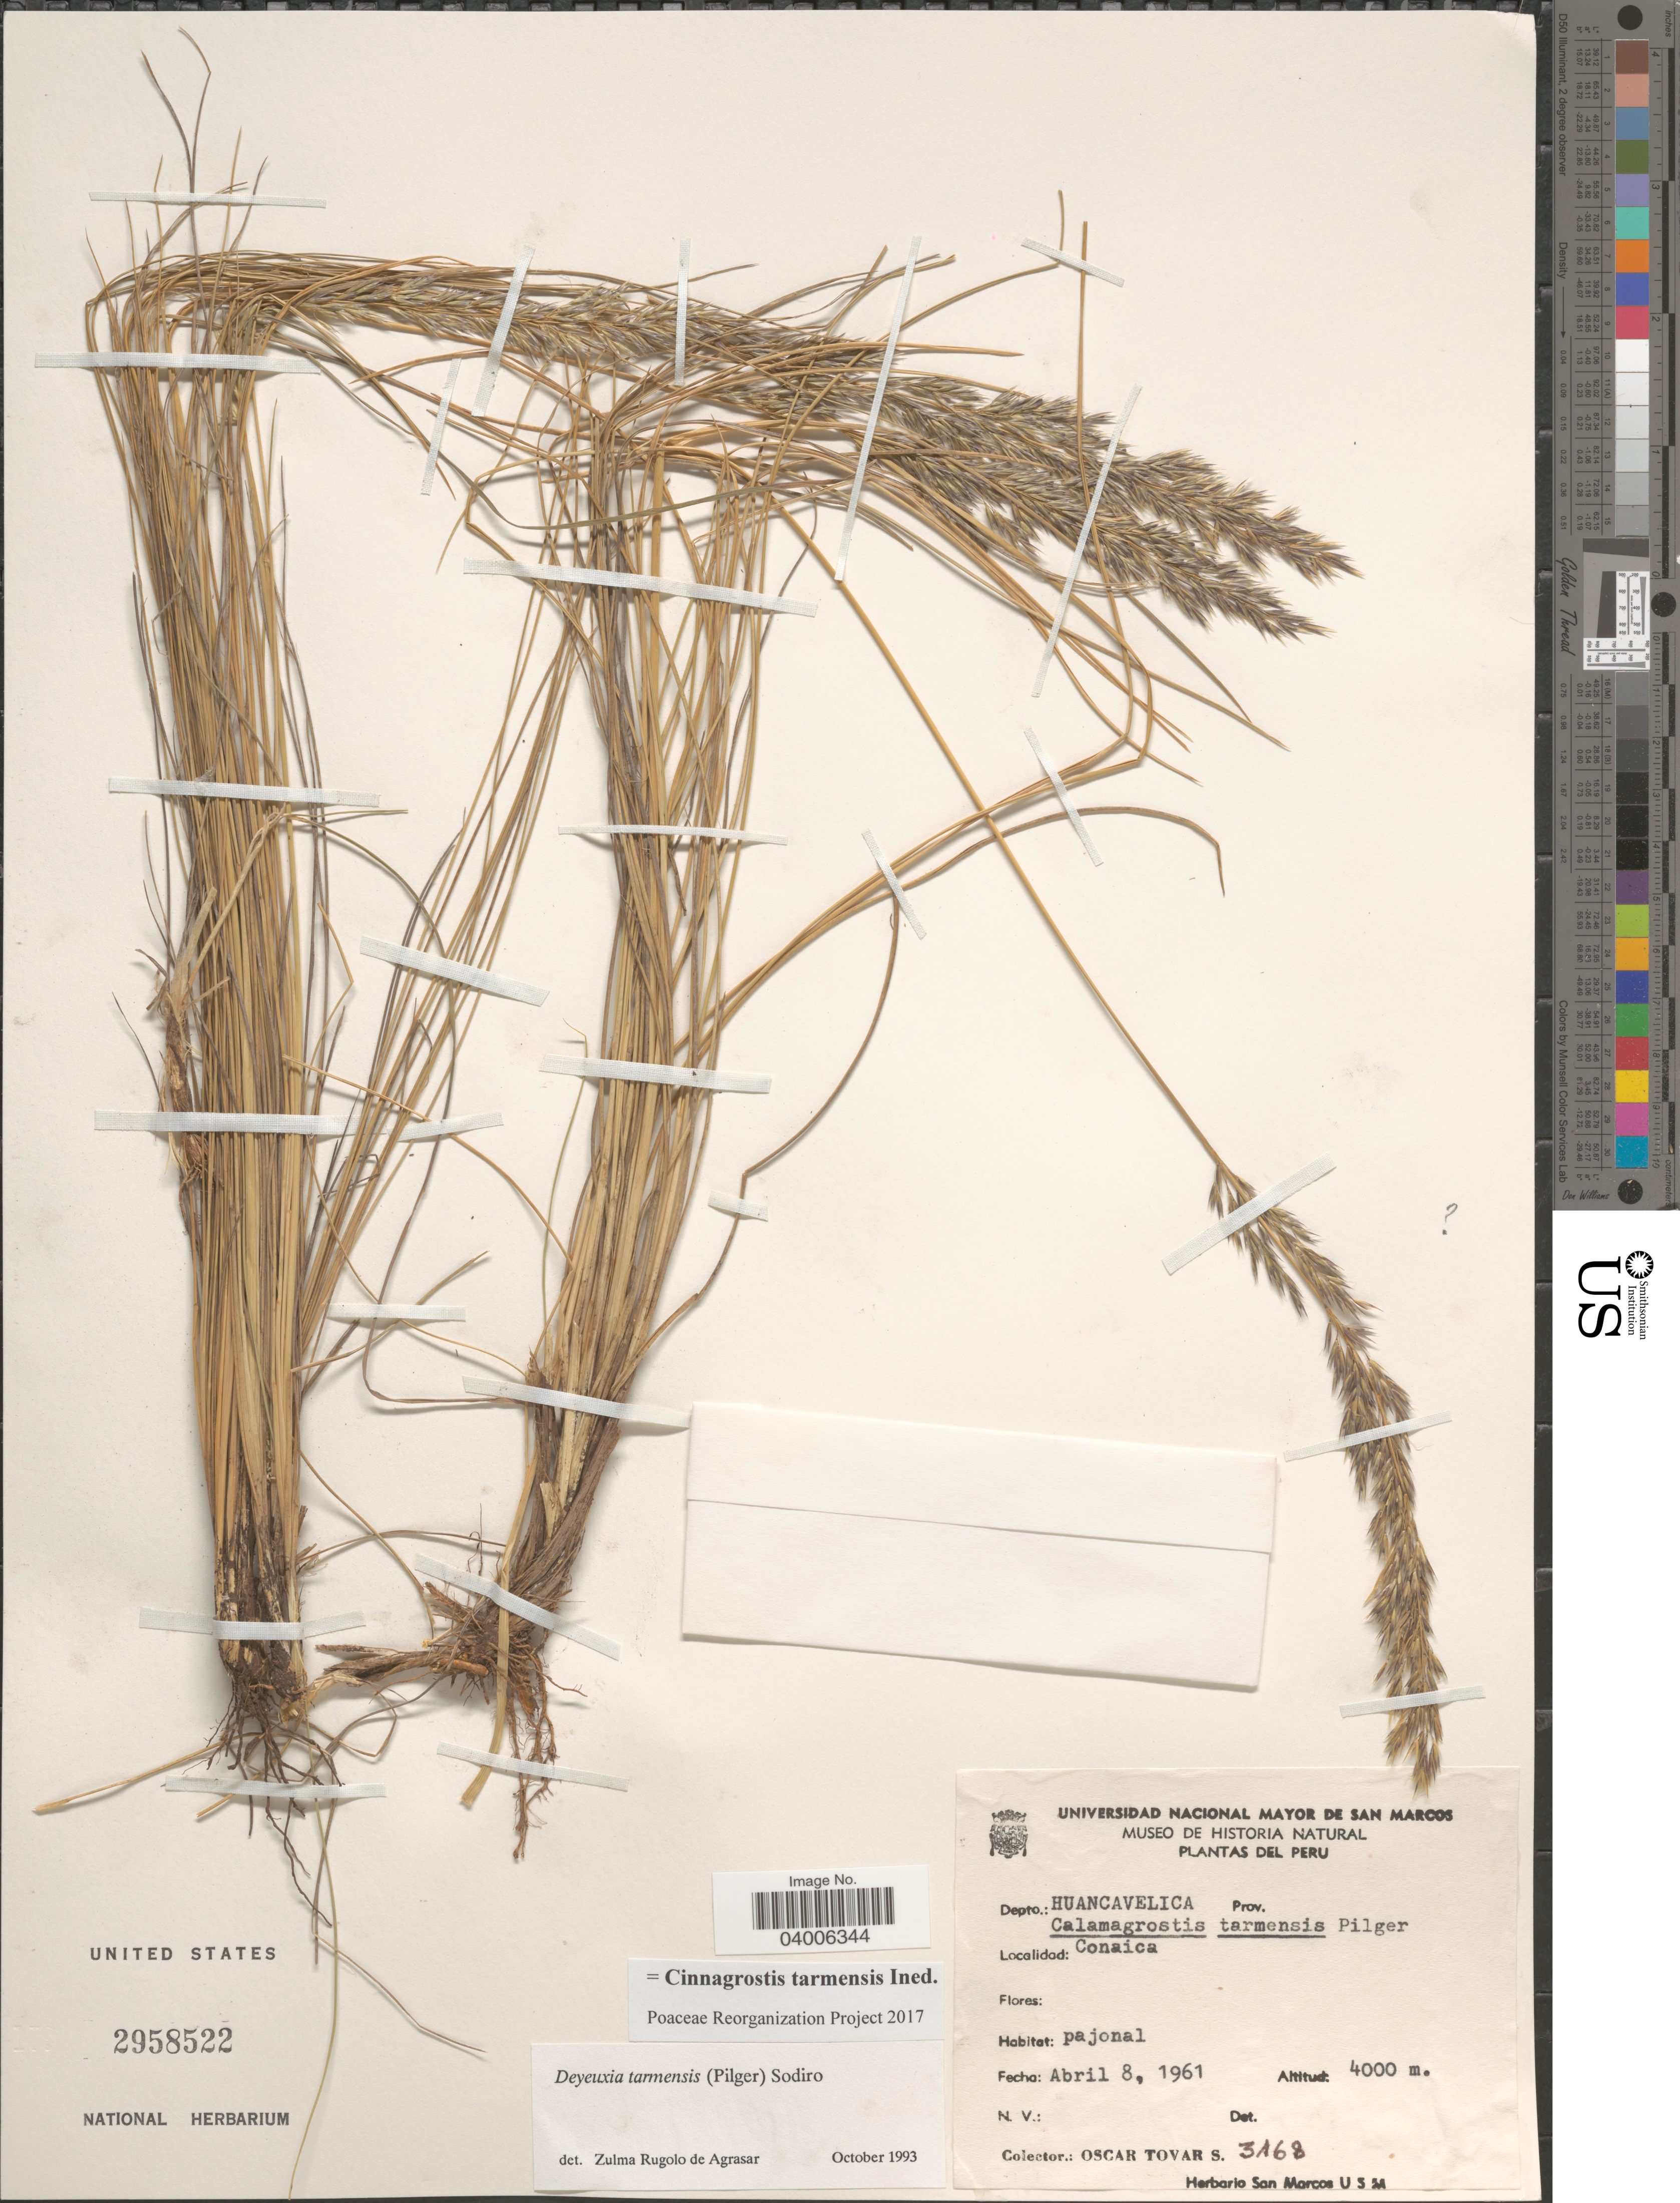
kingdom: Plantae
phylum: Tracheophyta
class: Liliopsida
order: Poales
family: Poaceae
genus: Cinnagrostis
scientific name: Cinnagrostis tarmensis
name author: (Pilg.) P.M. Peterson et al.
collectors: Ó. Tovar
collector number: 3168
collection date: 1961-04-08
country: Peru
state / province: Huancavelica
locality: Depto.: Huancavelica. Conaica.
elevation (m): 4000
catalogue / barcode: US 2958522